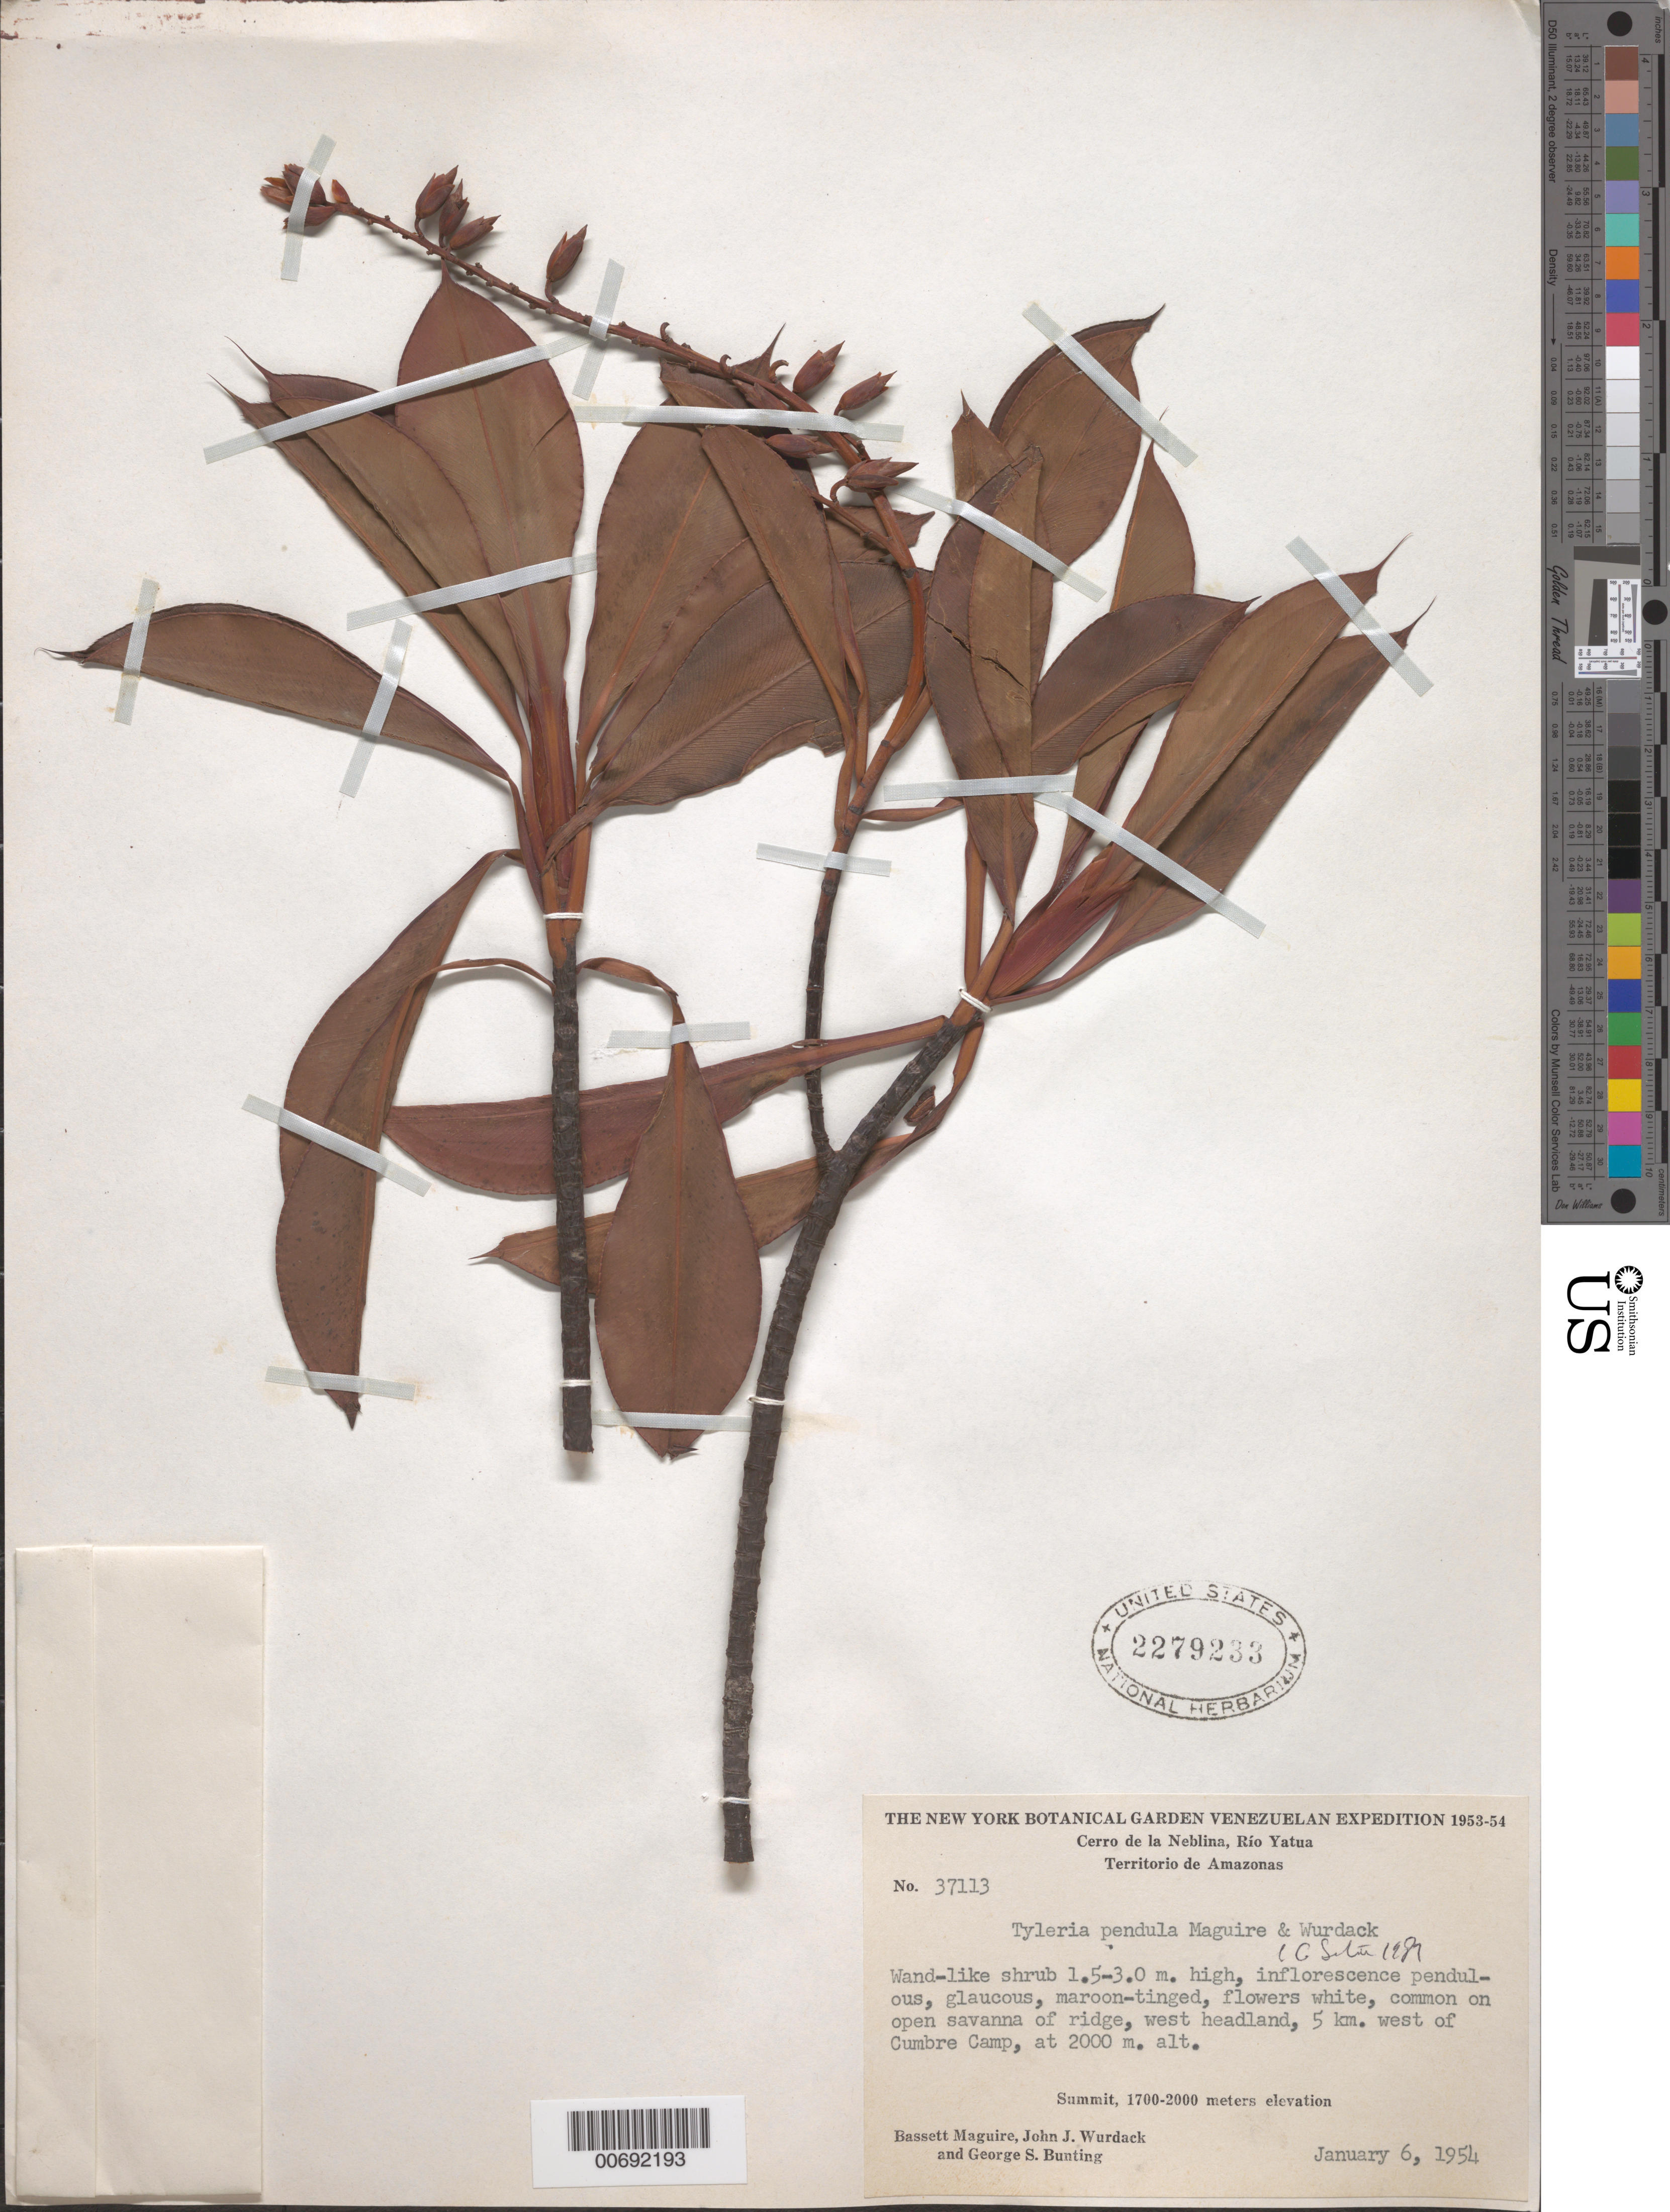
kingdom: Plantae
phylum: Tracheophyta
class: Magnoliopsida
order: Malpighiales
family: Ochnaceae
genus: Tyleria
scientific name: Tyleria pendula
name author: Maguire & Wurdack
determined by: Sastre, C. H. L.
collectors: B. Maguire, J. J. Wurdack & G. S. Bunting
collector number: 37113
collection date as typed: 6-Jan-54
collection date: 1954-01-06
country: Venezuela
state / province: Amazonas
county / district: Río Negro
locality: Cerro de la Neblina, Río Yatua, 5 km W of Cumbre Camp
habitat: Open savanna of ridge, west headland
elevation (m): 2000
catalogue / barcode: US 2279233